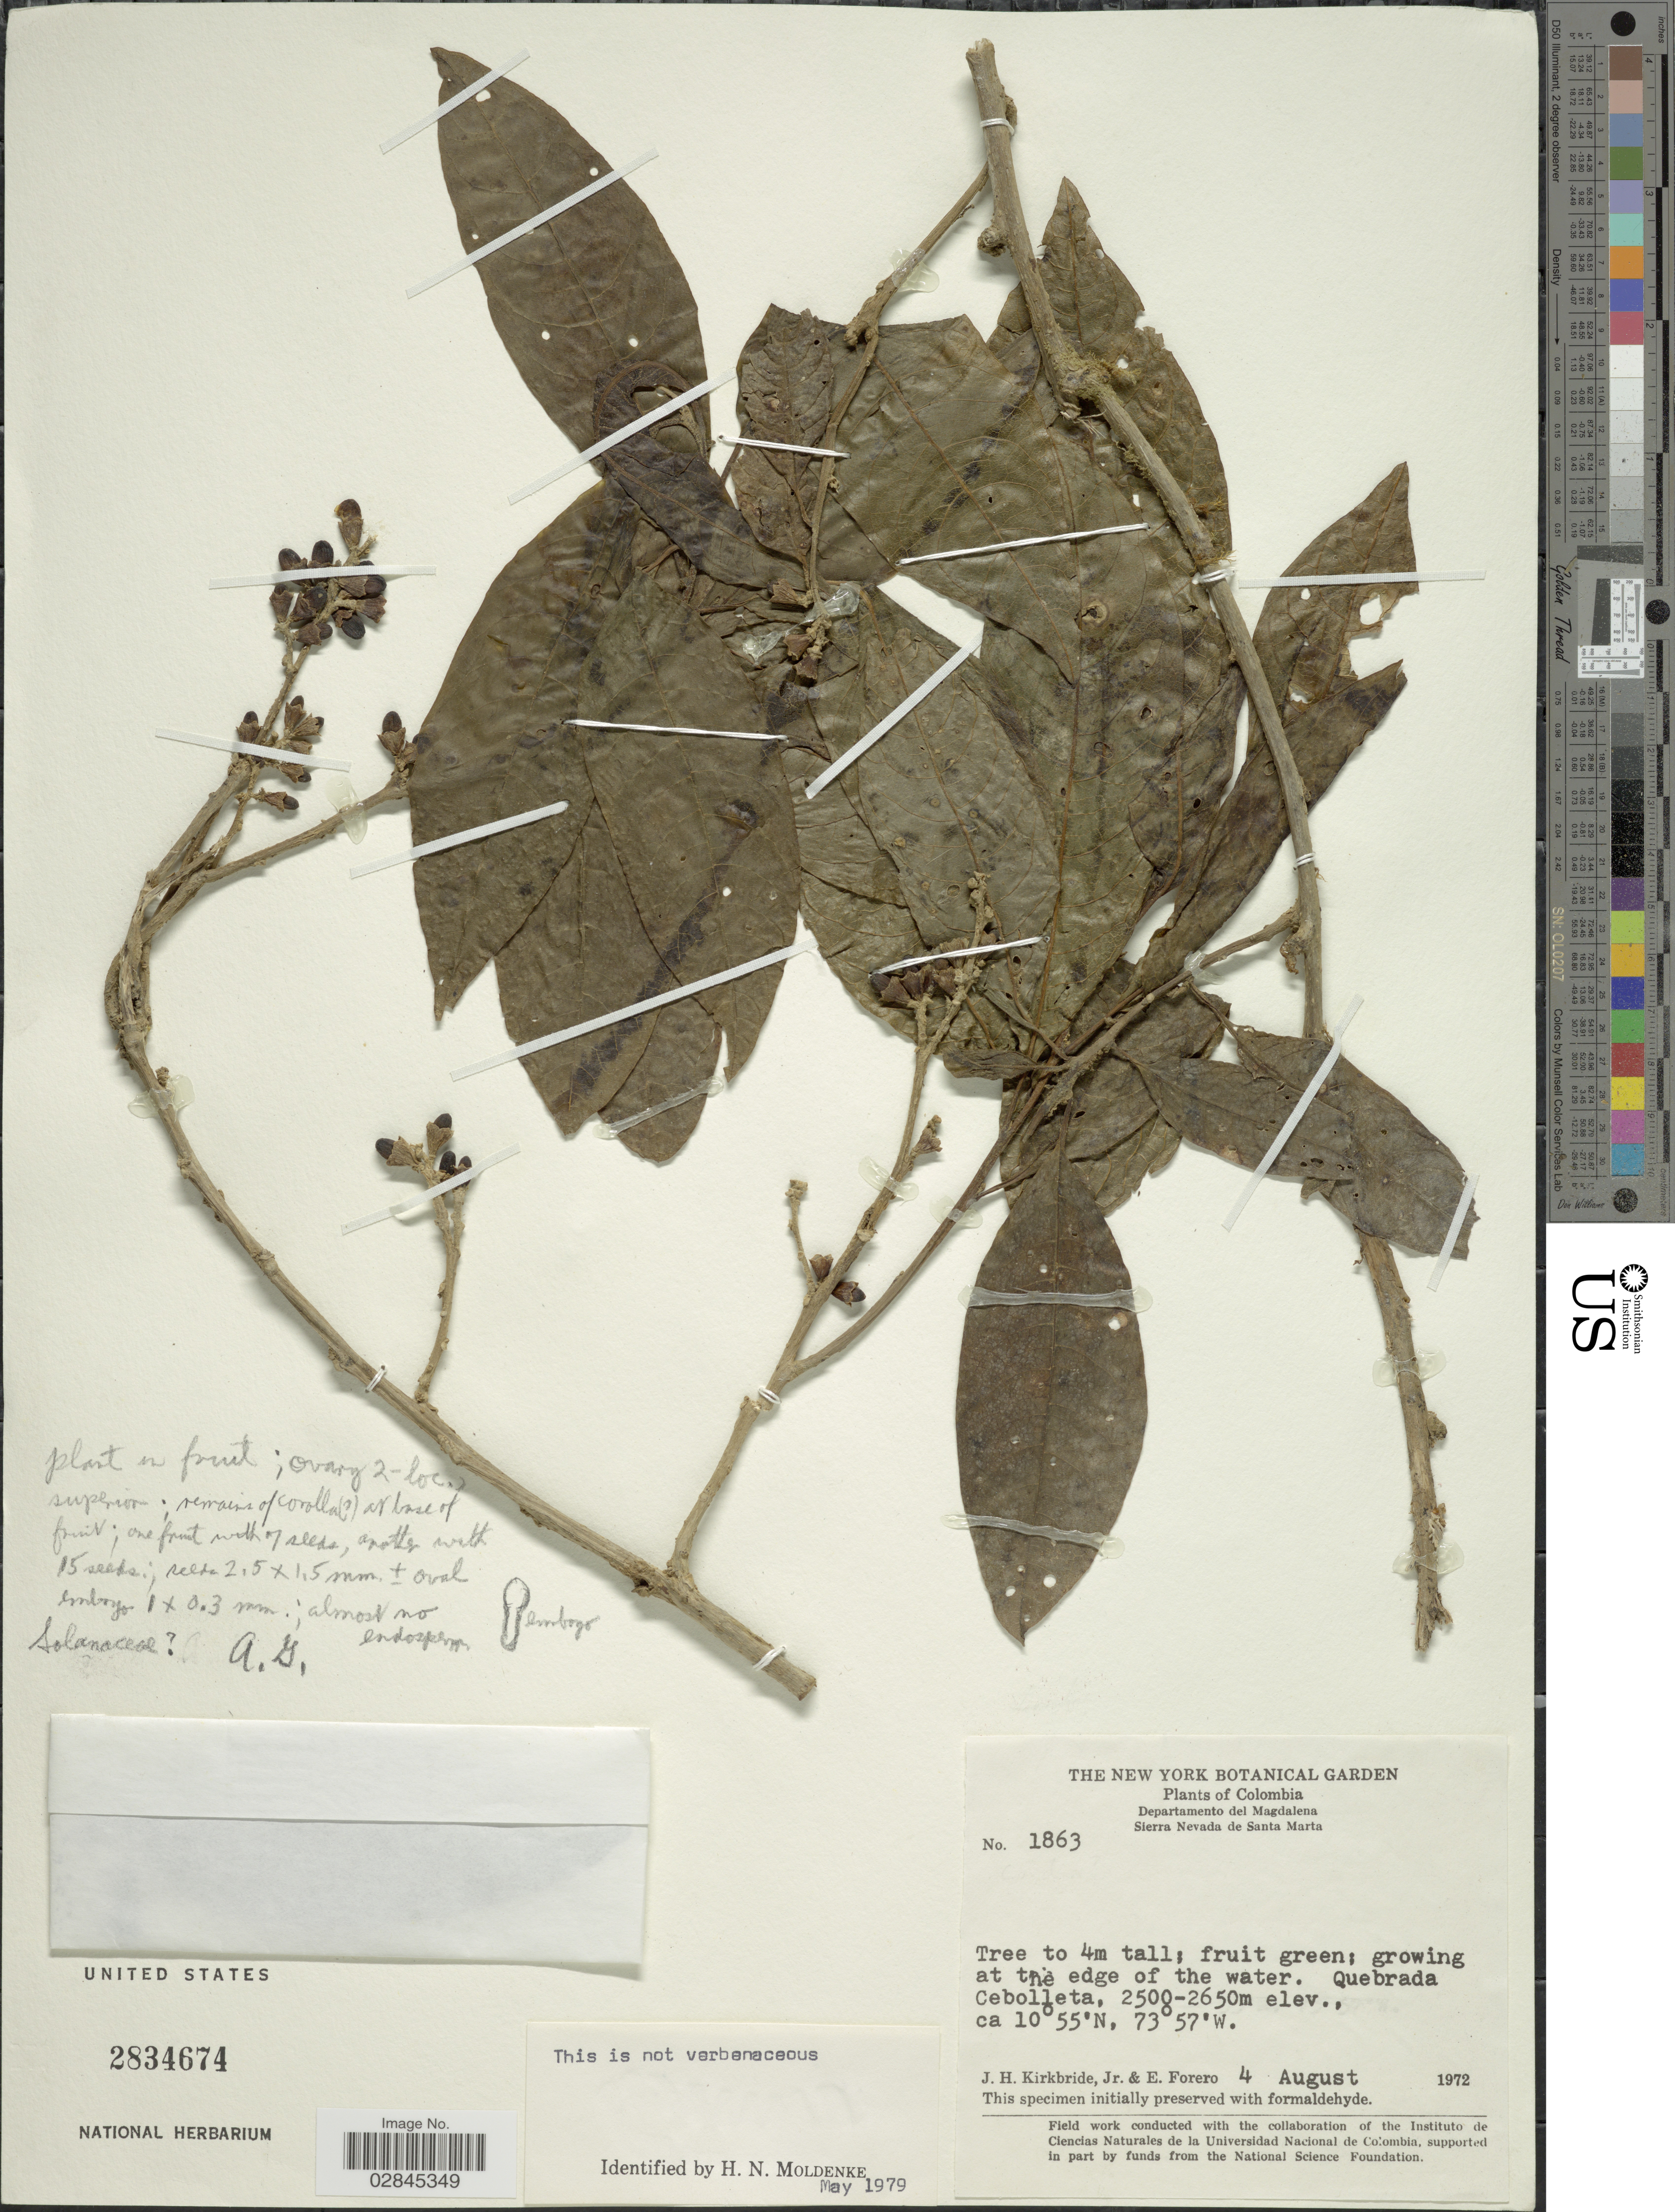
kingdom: Plantae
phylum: Tracheophyta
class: Magnoliopsida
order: Solanales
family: Solanaceae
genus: Cestrum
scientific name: Cestrum sp.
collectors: J. H. Kirkbride & E. Forero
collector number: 1863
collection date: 1972-08-04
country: Colombia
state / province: Magdalena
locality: Departamento del Magdalena. Sierra Nevada de Santa Marta. Quebrada Cebolleta.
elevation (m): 2500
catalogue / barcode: US 2834674